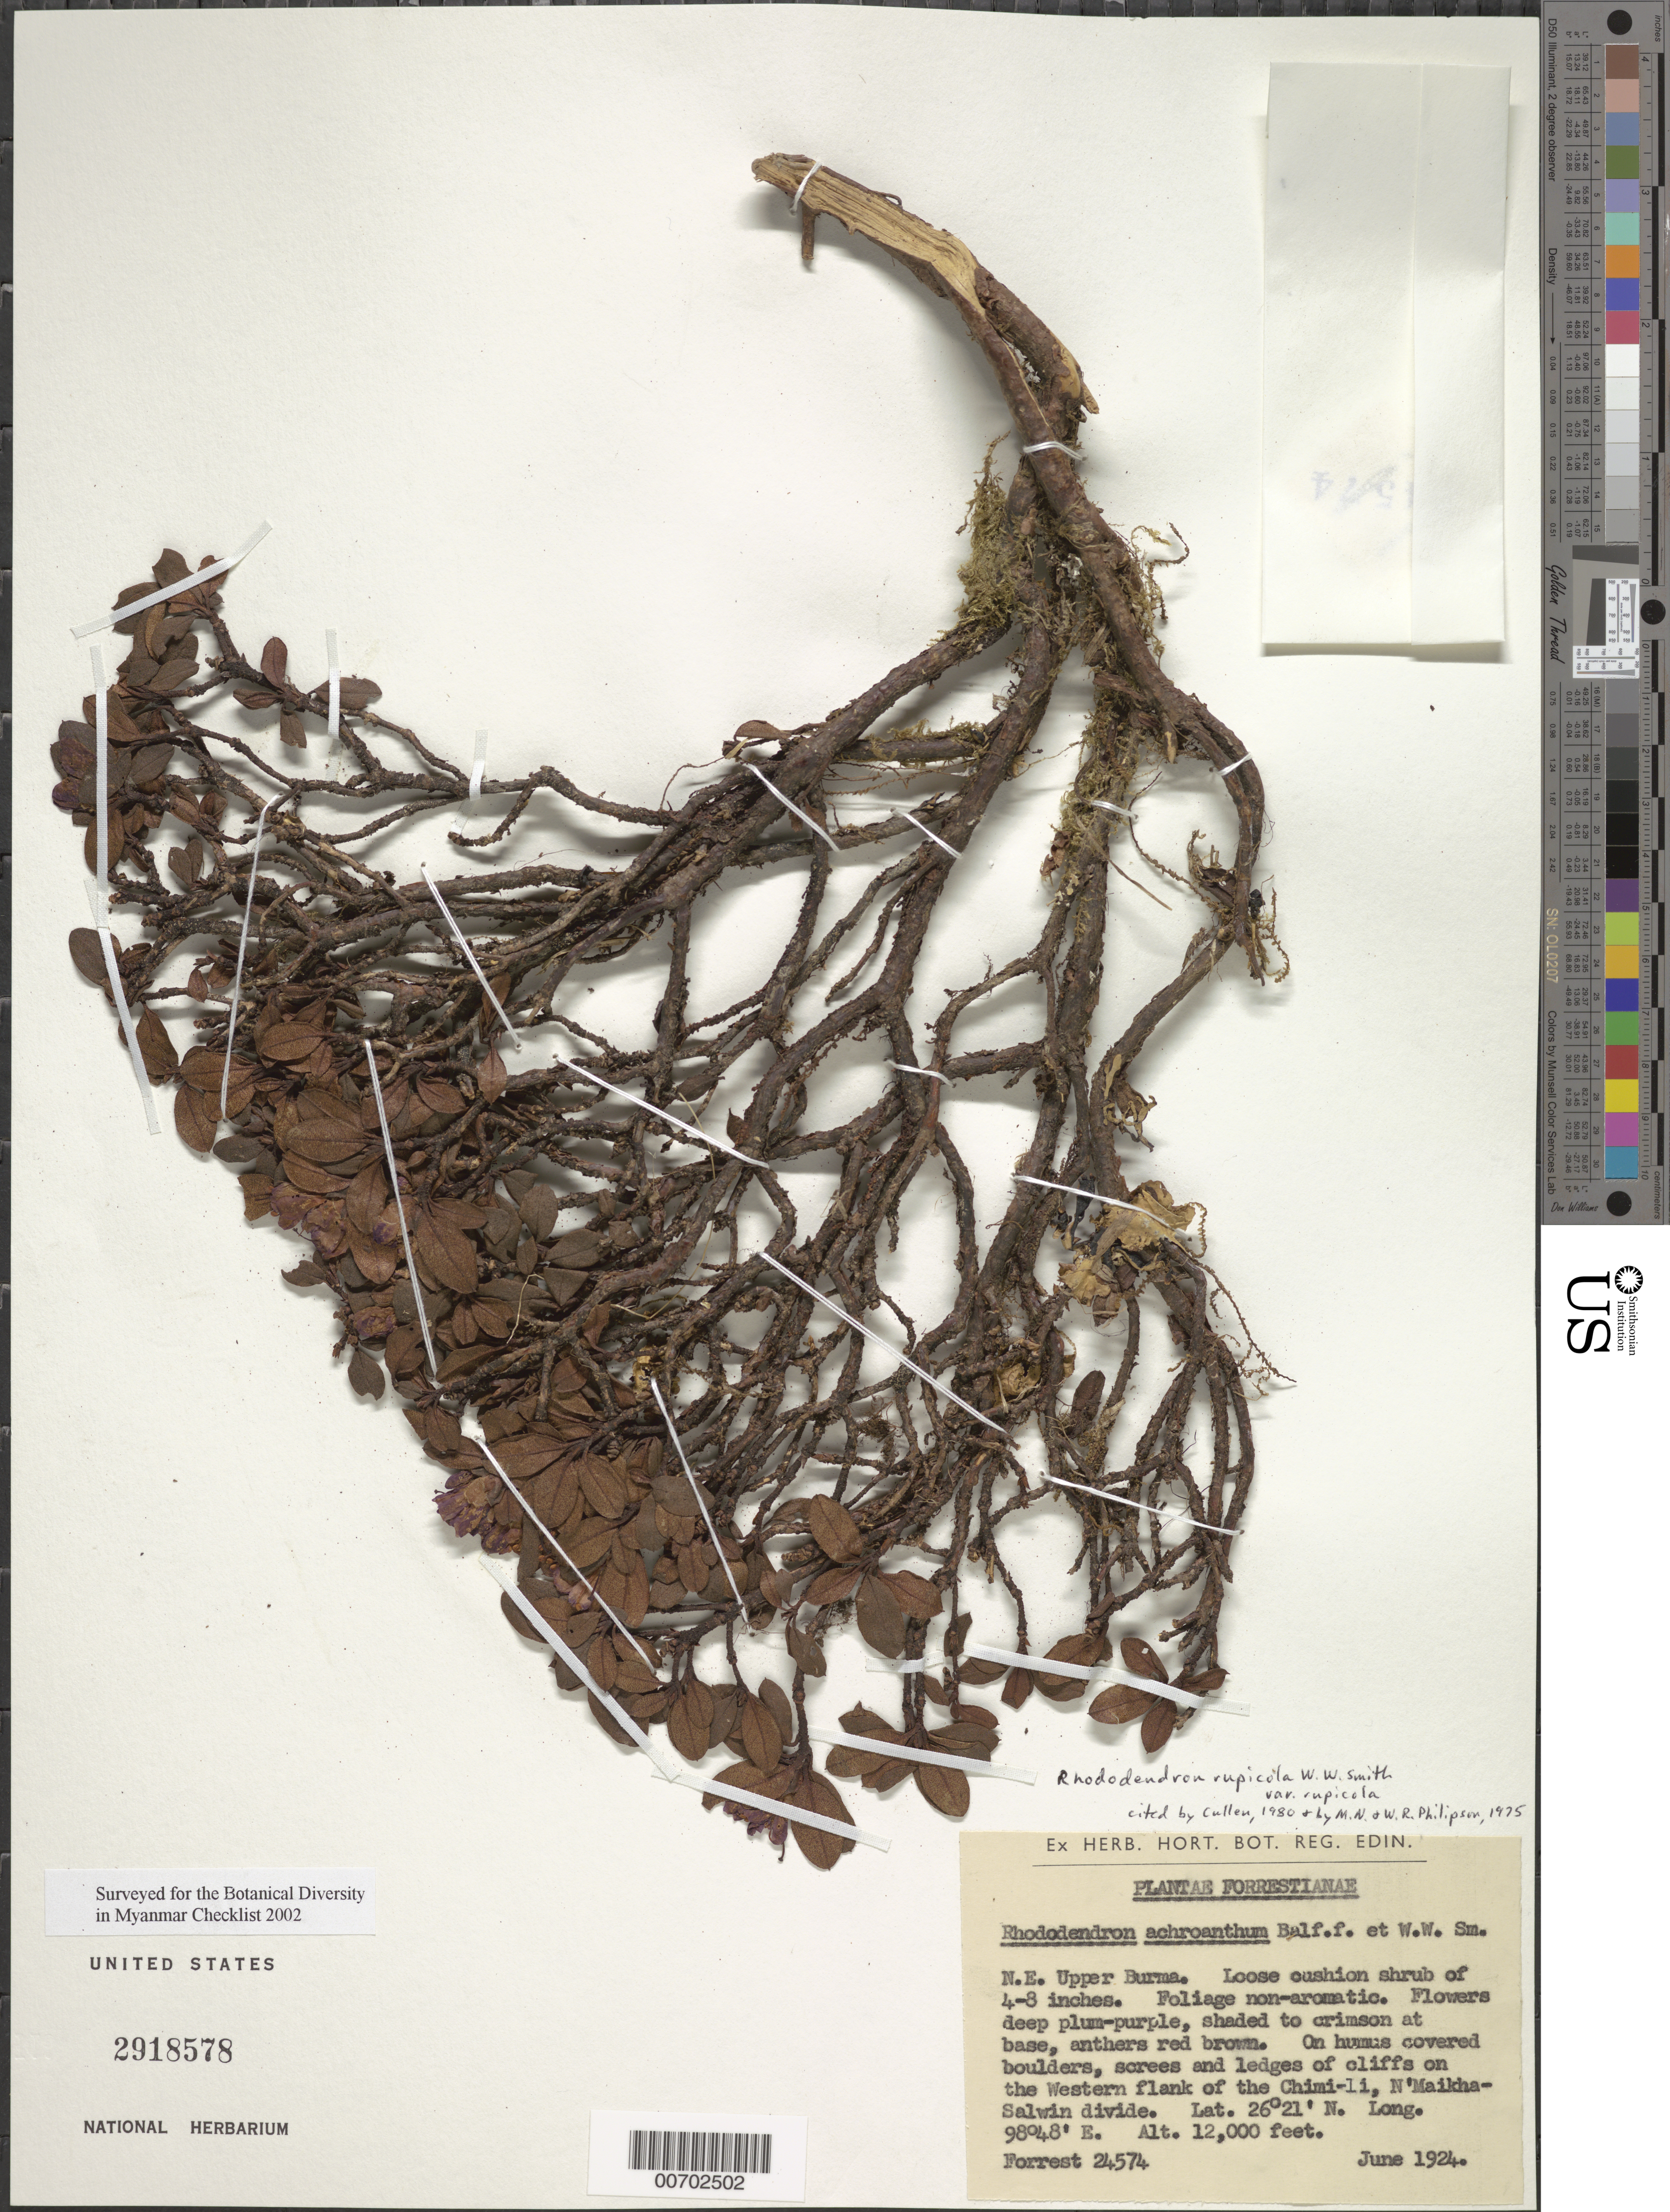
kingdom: Plantae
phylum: Tracheophyta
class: Magnoliopsida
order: Ericales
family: Ericaceae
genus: Rhododendron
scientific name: Rhododendron rupicola var. rupicola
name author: W.W. Sm.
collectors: G. Forrest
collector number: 24574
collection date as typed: Jun 1924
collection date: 1924-06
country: Myanmar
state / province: Kachin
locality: N'Maikha-Salwin Divide, W flank, Chimi-li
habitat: Humus covered boulders,screes and ledges of cliffs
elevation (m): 3658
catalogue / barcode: US 2918578